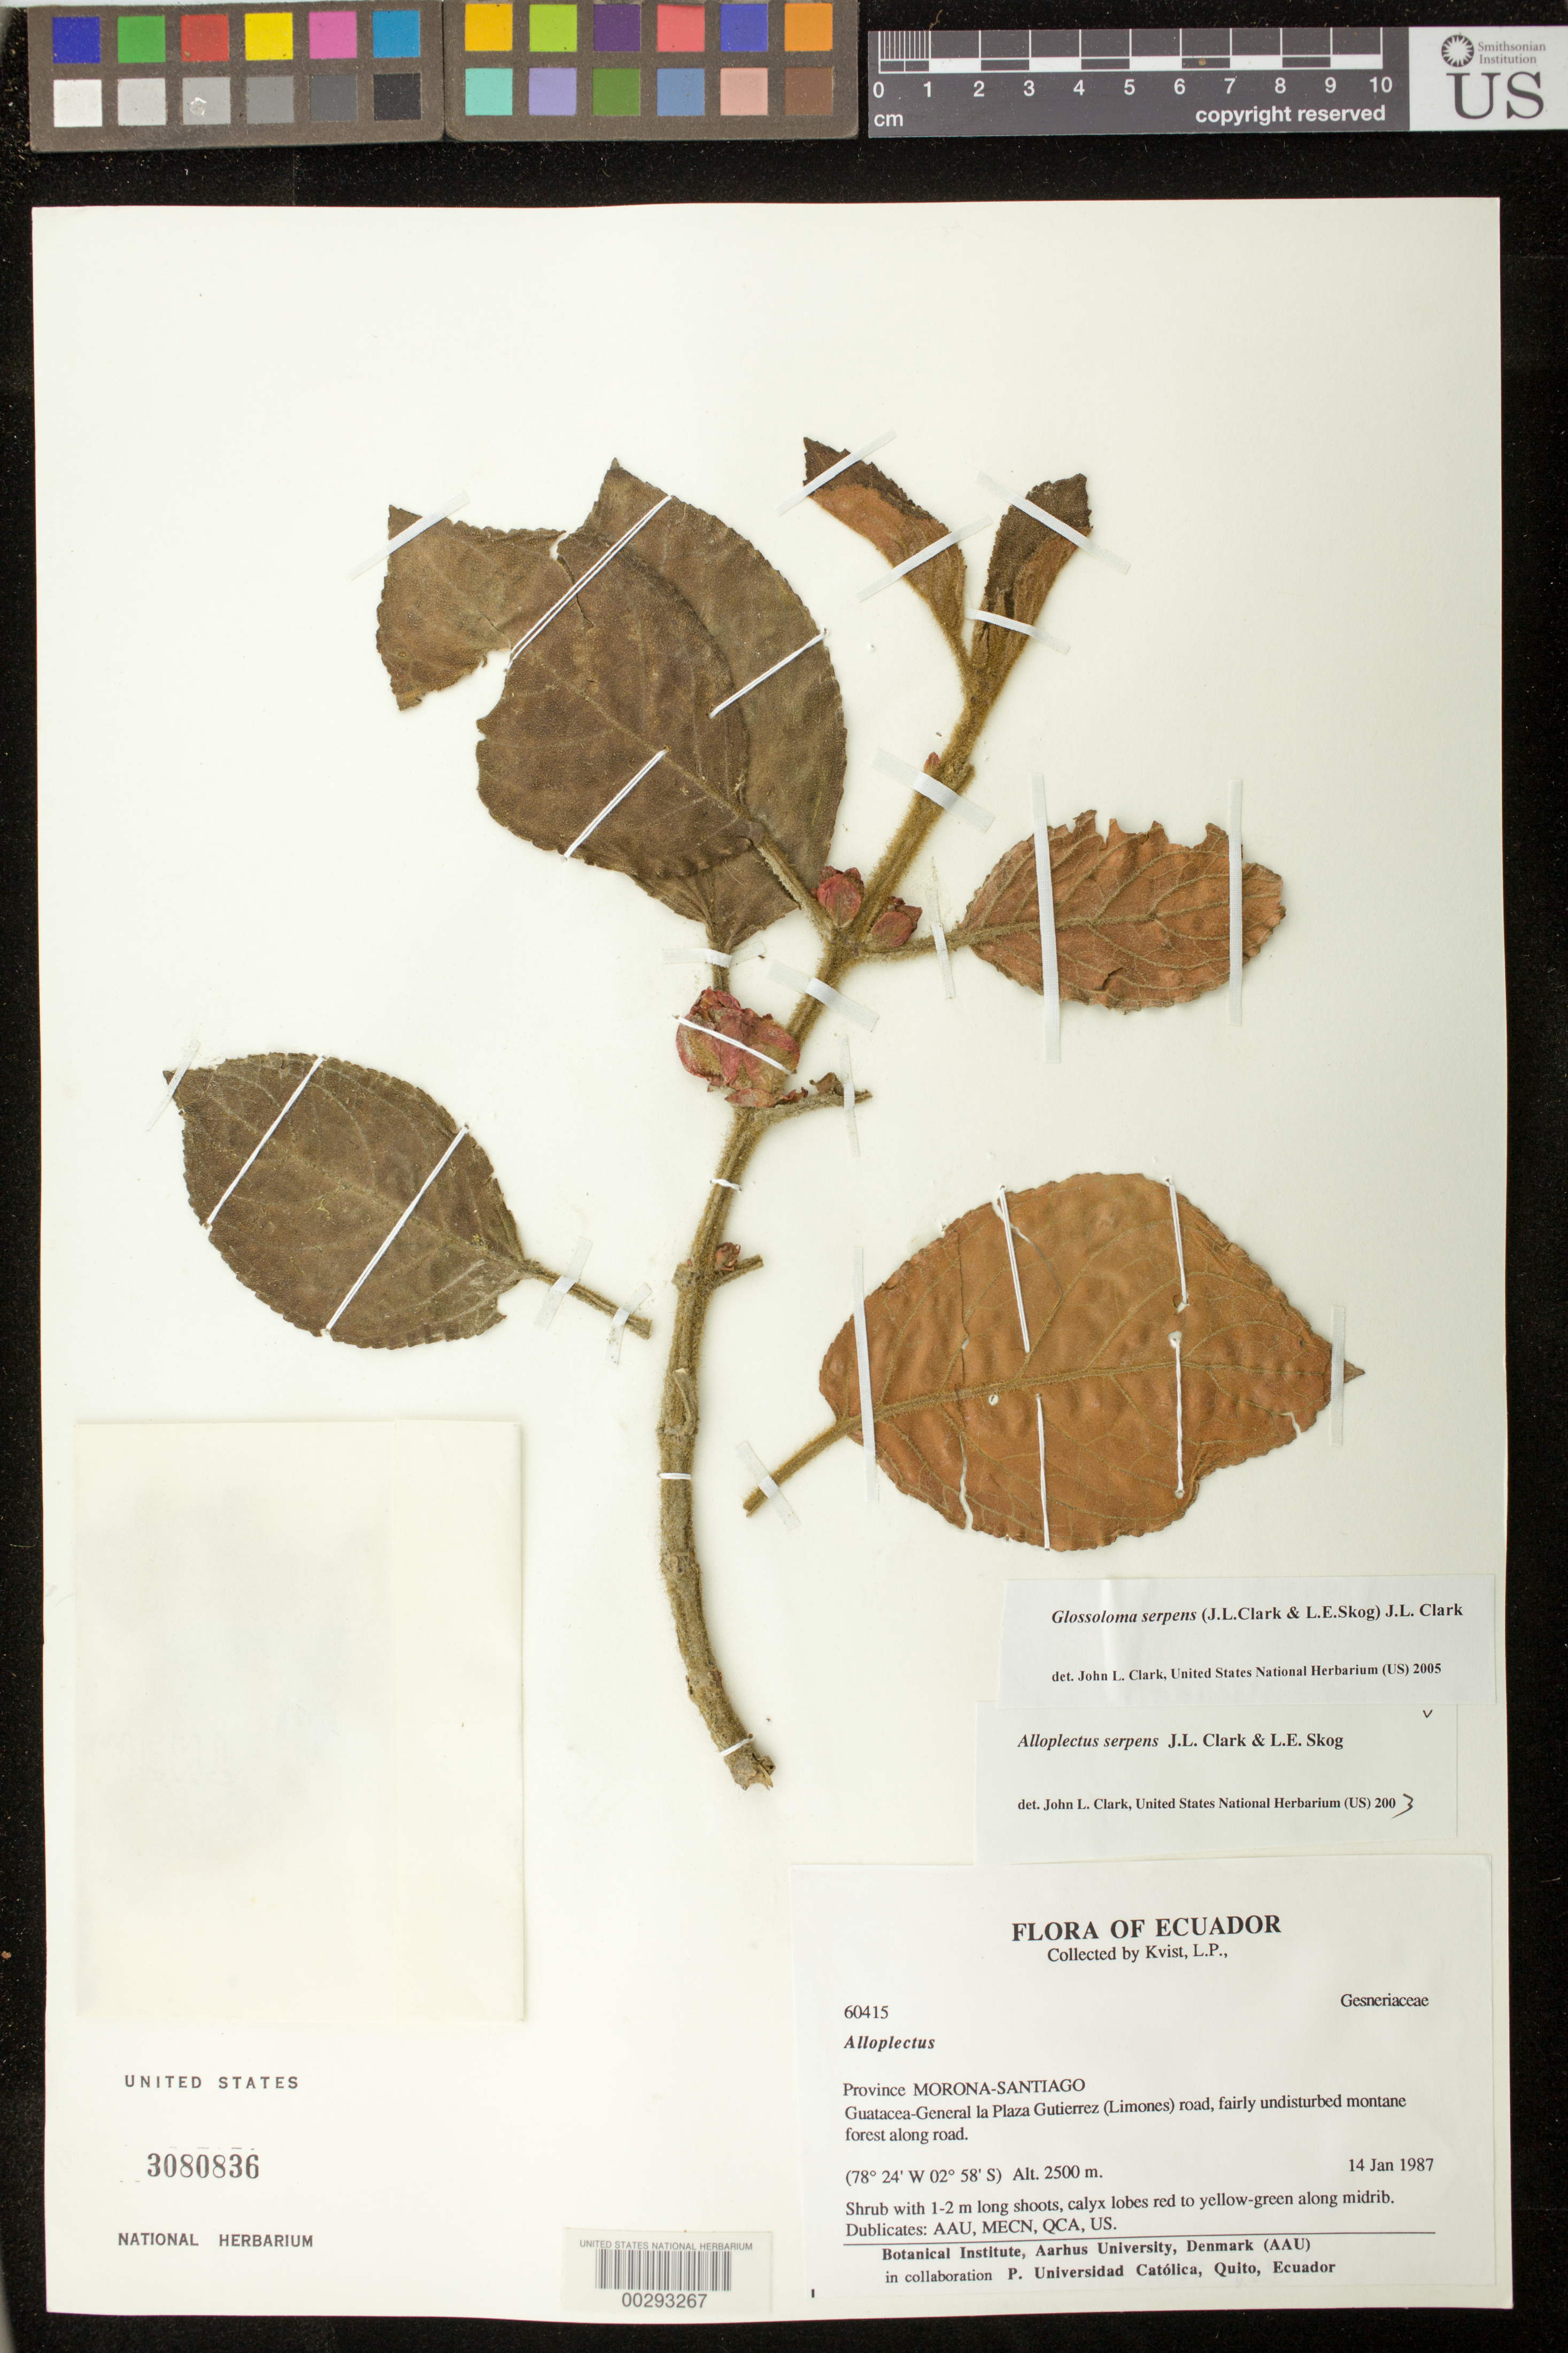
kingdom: Plantae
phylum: Tracheophyta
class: Magnoliopsida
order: Lamiales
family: Gesneriaceae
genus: Glossoloma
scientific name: Glossoloma serpens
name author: (J.L. Clark & L.E. Skog) J.L. Clark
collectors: L. P. Kvist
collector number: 60415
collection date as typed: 14 Jan 1987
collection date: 1987-01-14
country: Ecuador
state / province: Morona-Santiago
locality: Guatacea - general la Plaza Gutierrez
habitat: Undisturbed montane forest along road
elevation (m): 2500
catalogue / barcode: US 3080836